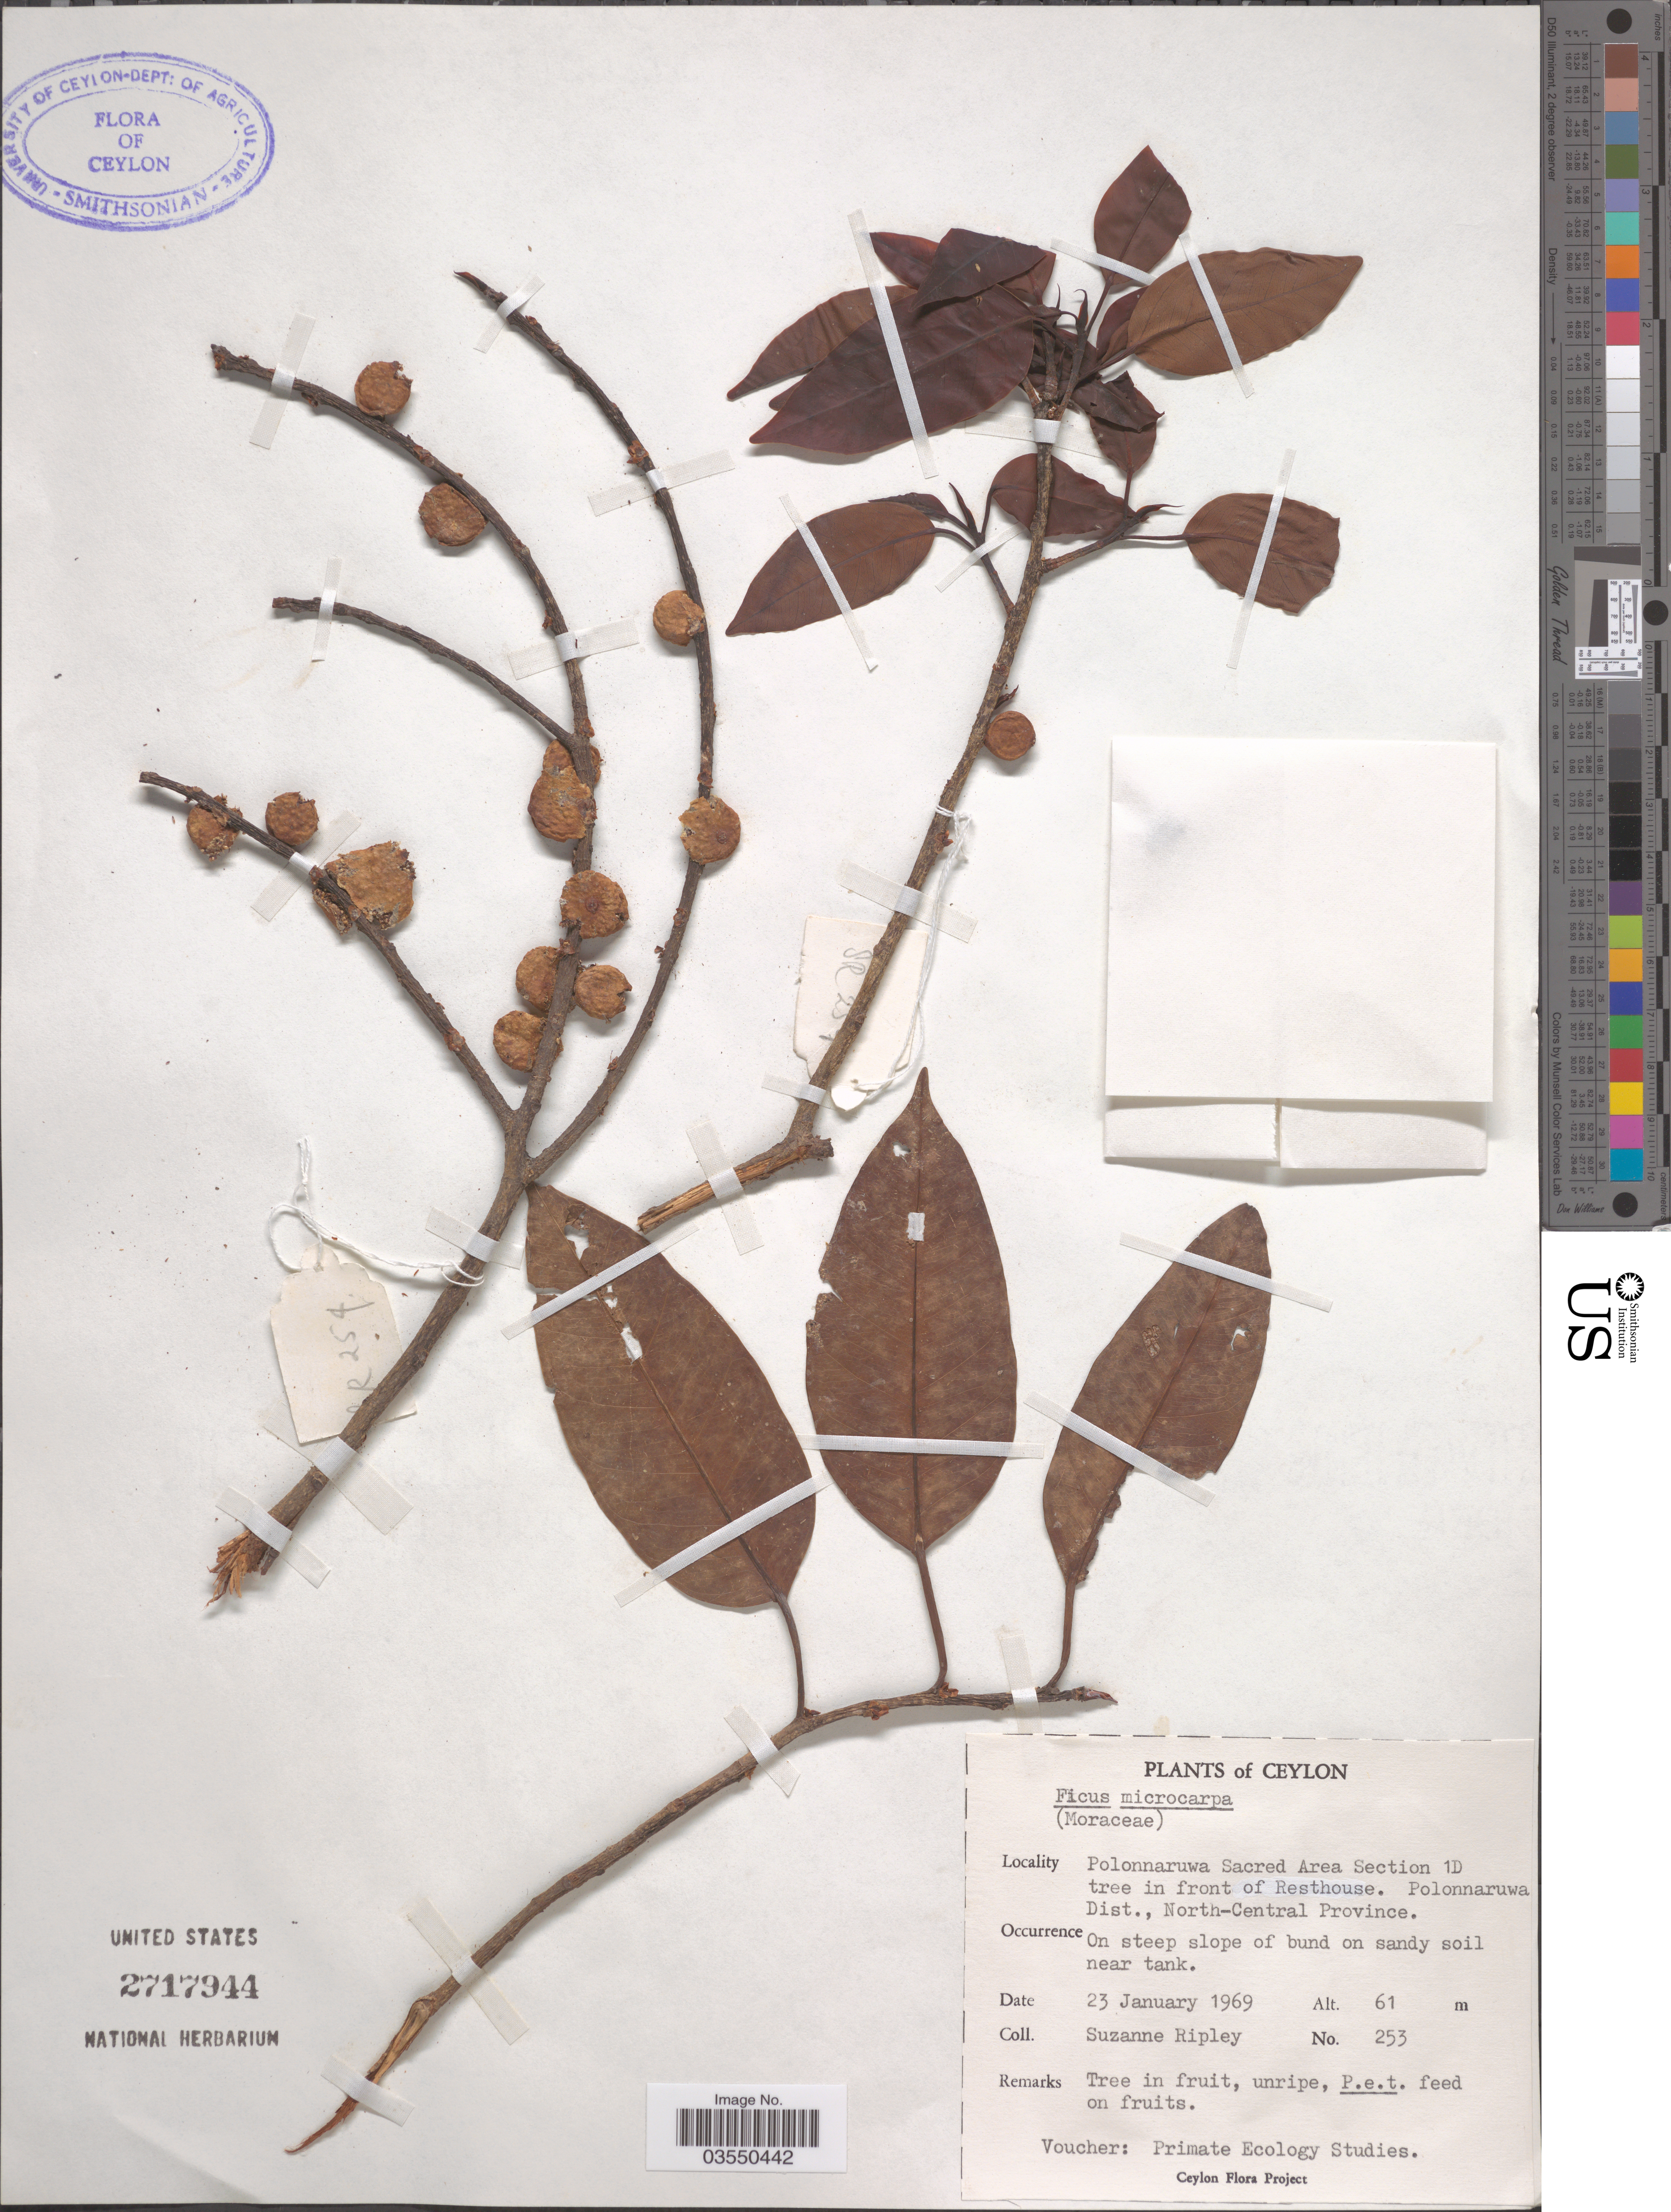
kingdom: Plantae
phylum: Tracheophyta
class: Magnoliopsida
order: Rosales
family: Moraceae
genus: Ficus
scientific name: Ficus microcarpa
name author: L. f.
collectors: S. Ripley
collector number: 253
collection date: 1969-01-23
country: Sri Lanka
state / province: North Central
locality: Ceylon. Polonnaruwa Sacred Area Section 1D tree in front of Resthouse. Polonnaruwa Dist.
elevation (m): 61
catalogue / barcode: US 2717944